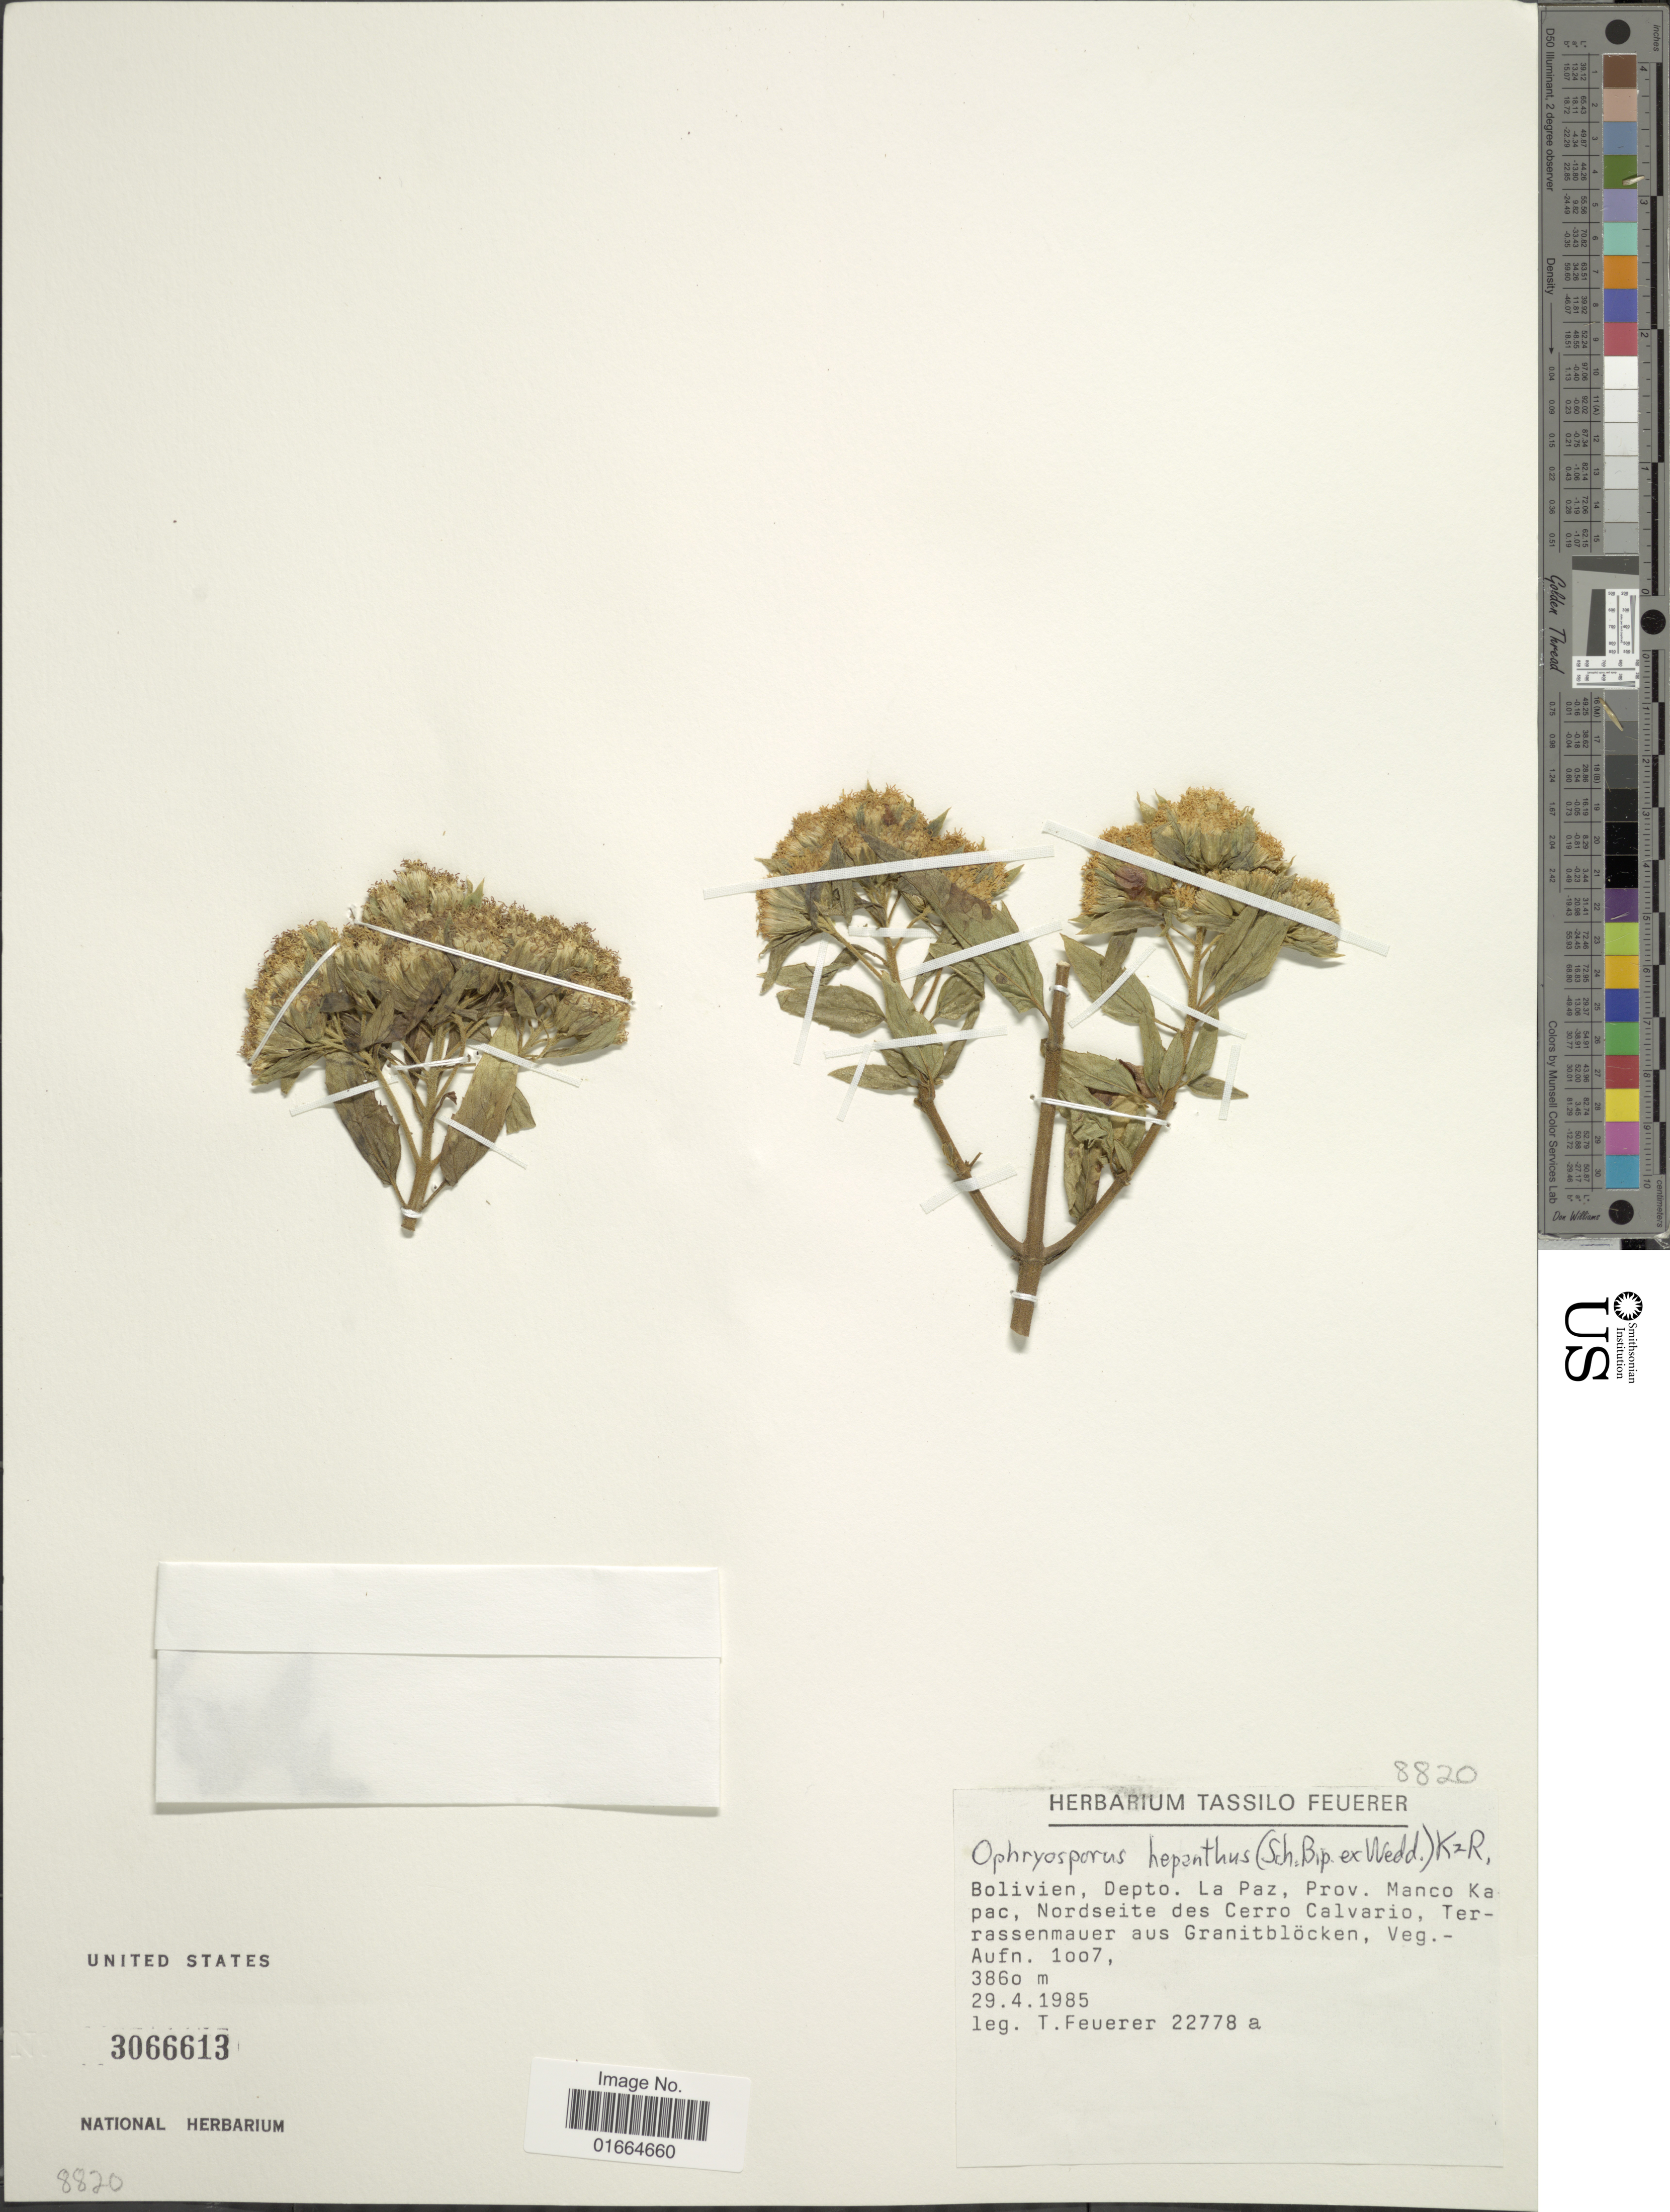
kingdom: Plantae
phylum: Tracheophyta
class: Magnoliopsida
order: Asterales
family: Asteraceae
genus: Ophryosporus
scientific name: Ophryosporus heptanthus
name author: (Sch. Bip. ex Wedd.) R.M. King & H. Rob.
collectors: T. Feuerer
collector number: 22778a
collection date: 1985-04-29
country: Bolivia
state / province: La Paz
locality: Bolivien, Depto. La Paz, Prov. Manco kapac, Nordseite des Cerro Calvario, Terrassenmauer aus Granitblocken, Veg. - Aufn 1007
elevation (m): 3860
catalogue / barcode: US 3066613